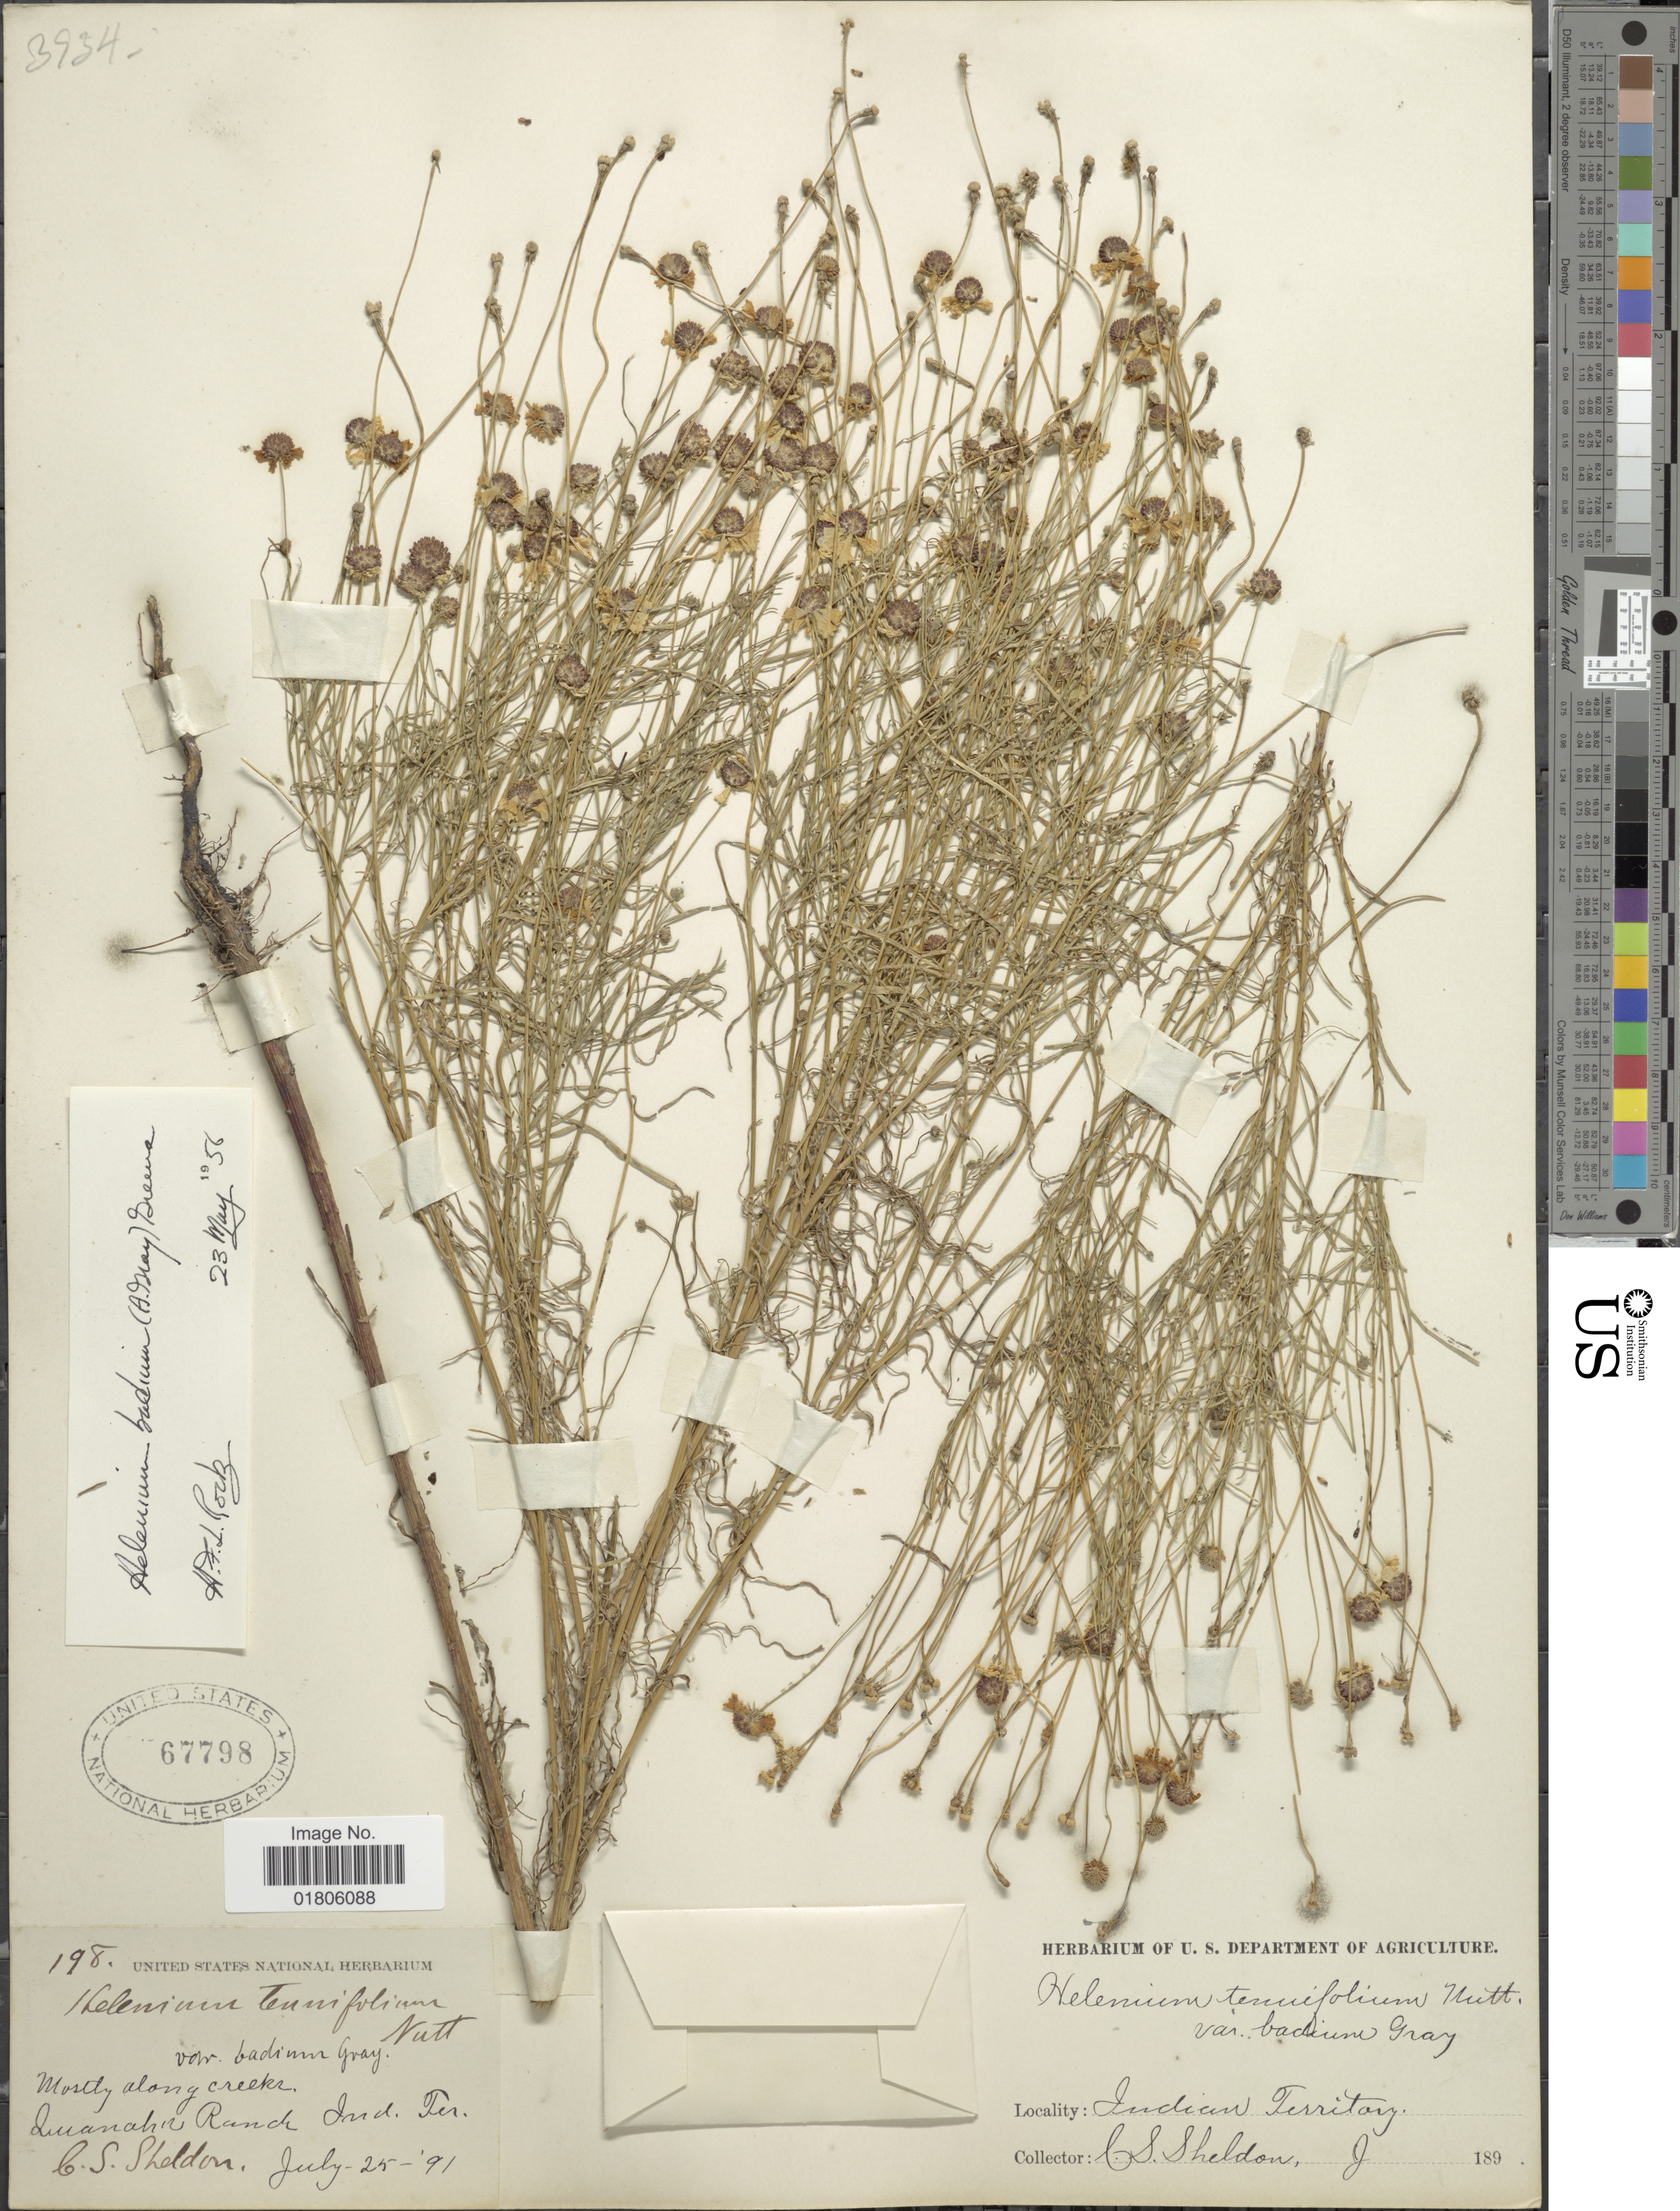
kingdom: Plantae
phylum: Tracheophyta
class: Magnoliopsida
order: Asterales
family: Asteraceae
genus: Helenium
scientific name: Helenium badium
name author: (A. Gray) Greene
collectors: C. S. Sheldon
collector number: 198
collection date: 1891-07-25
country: United States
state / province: Oklahoma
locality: Quanache Ranch, Ind. terr.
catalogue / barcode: US 67798